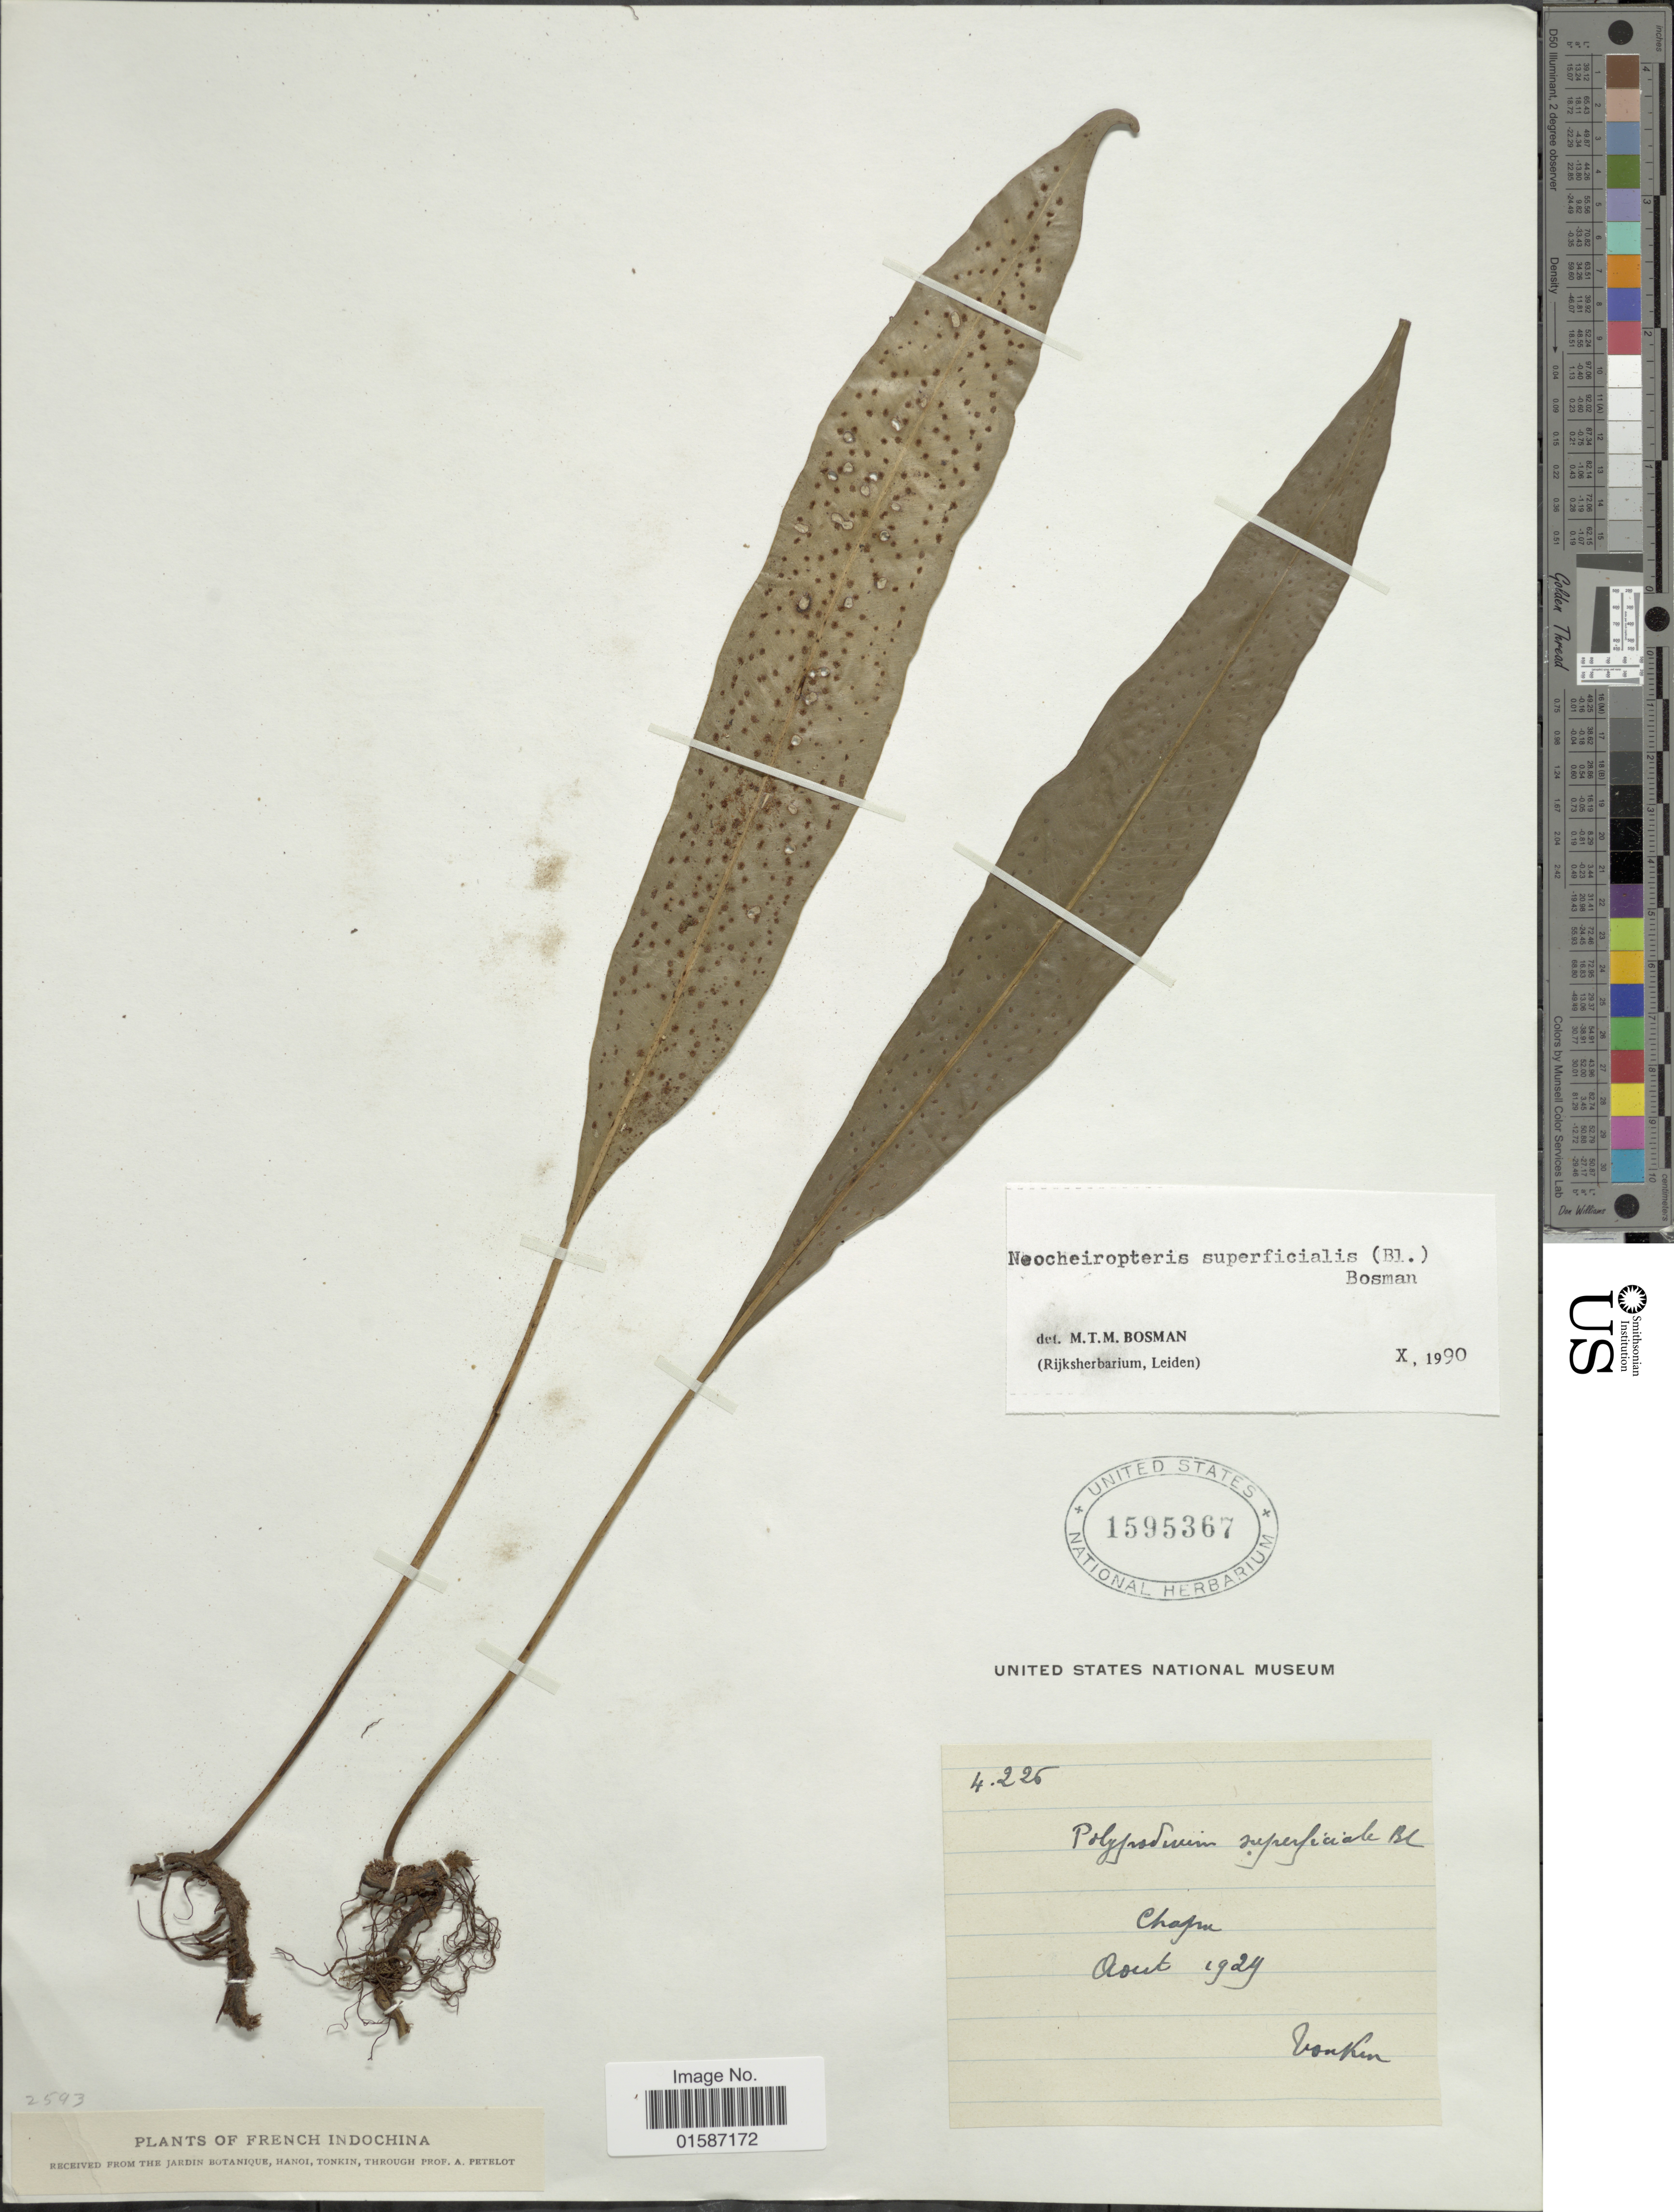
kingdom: Plantae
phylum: Tracheophyta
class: Polypodiopsida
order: Polypodiales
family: Polypodiaceae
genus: Lepidomicrosorium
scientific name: Lepidomicrosorium superficiale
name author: (Blume) Li S. Wang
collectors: A. Petelot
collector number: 4225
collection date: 1929-08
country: Vietnam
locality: French Indochina, Tonkin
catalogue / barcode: US 1595367